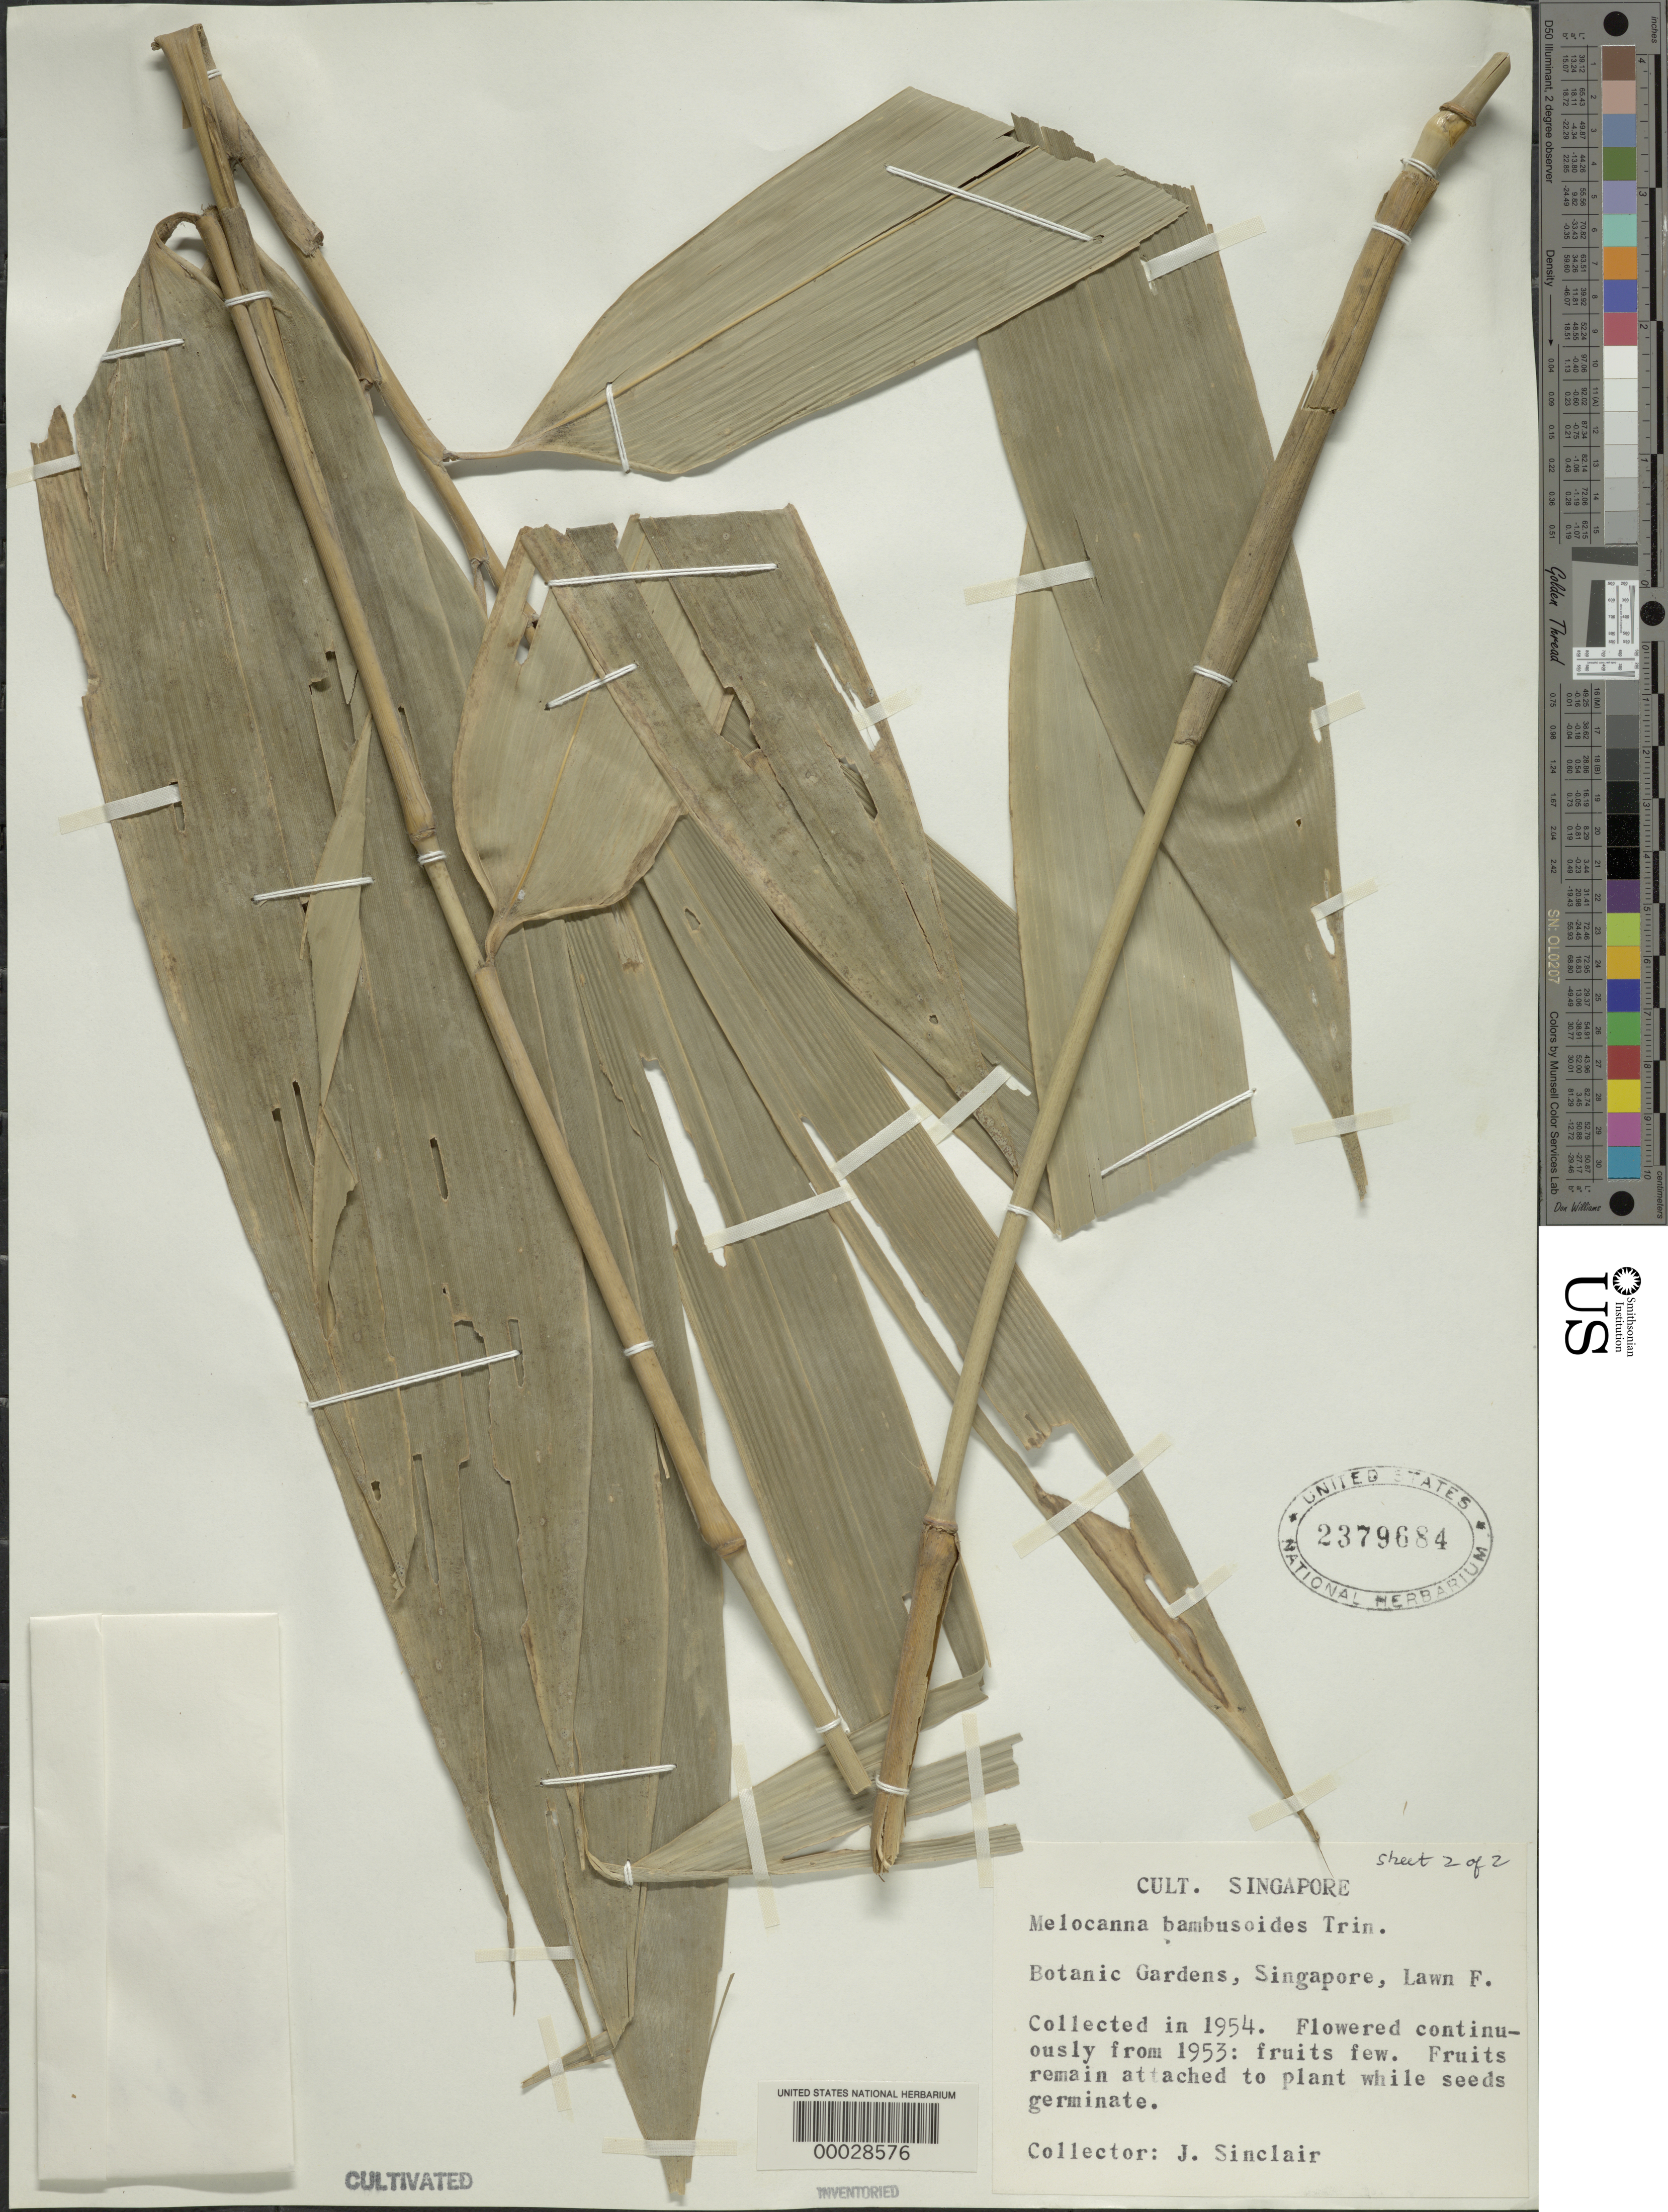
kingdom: Plantae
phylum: Tracheophyta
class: Liliopsida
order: Poales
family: Poaceae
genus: Melocanna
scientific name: Melocanna baccifera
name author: (Roxb.) Kurz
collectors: J. Sinclair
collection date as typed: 1954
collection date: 1954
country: Singapore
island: Singapore Island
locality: Botanic gardens [Malay Peninsula]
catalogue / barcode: US 2379684